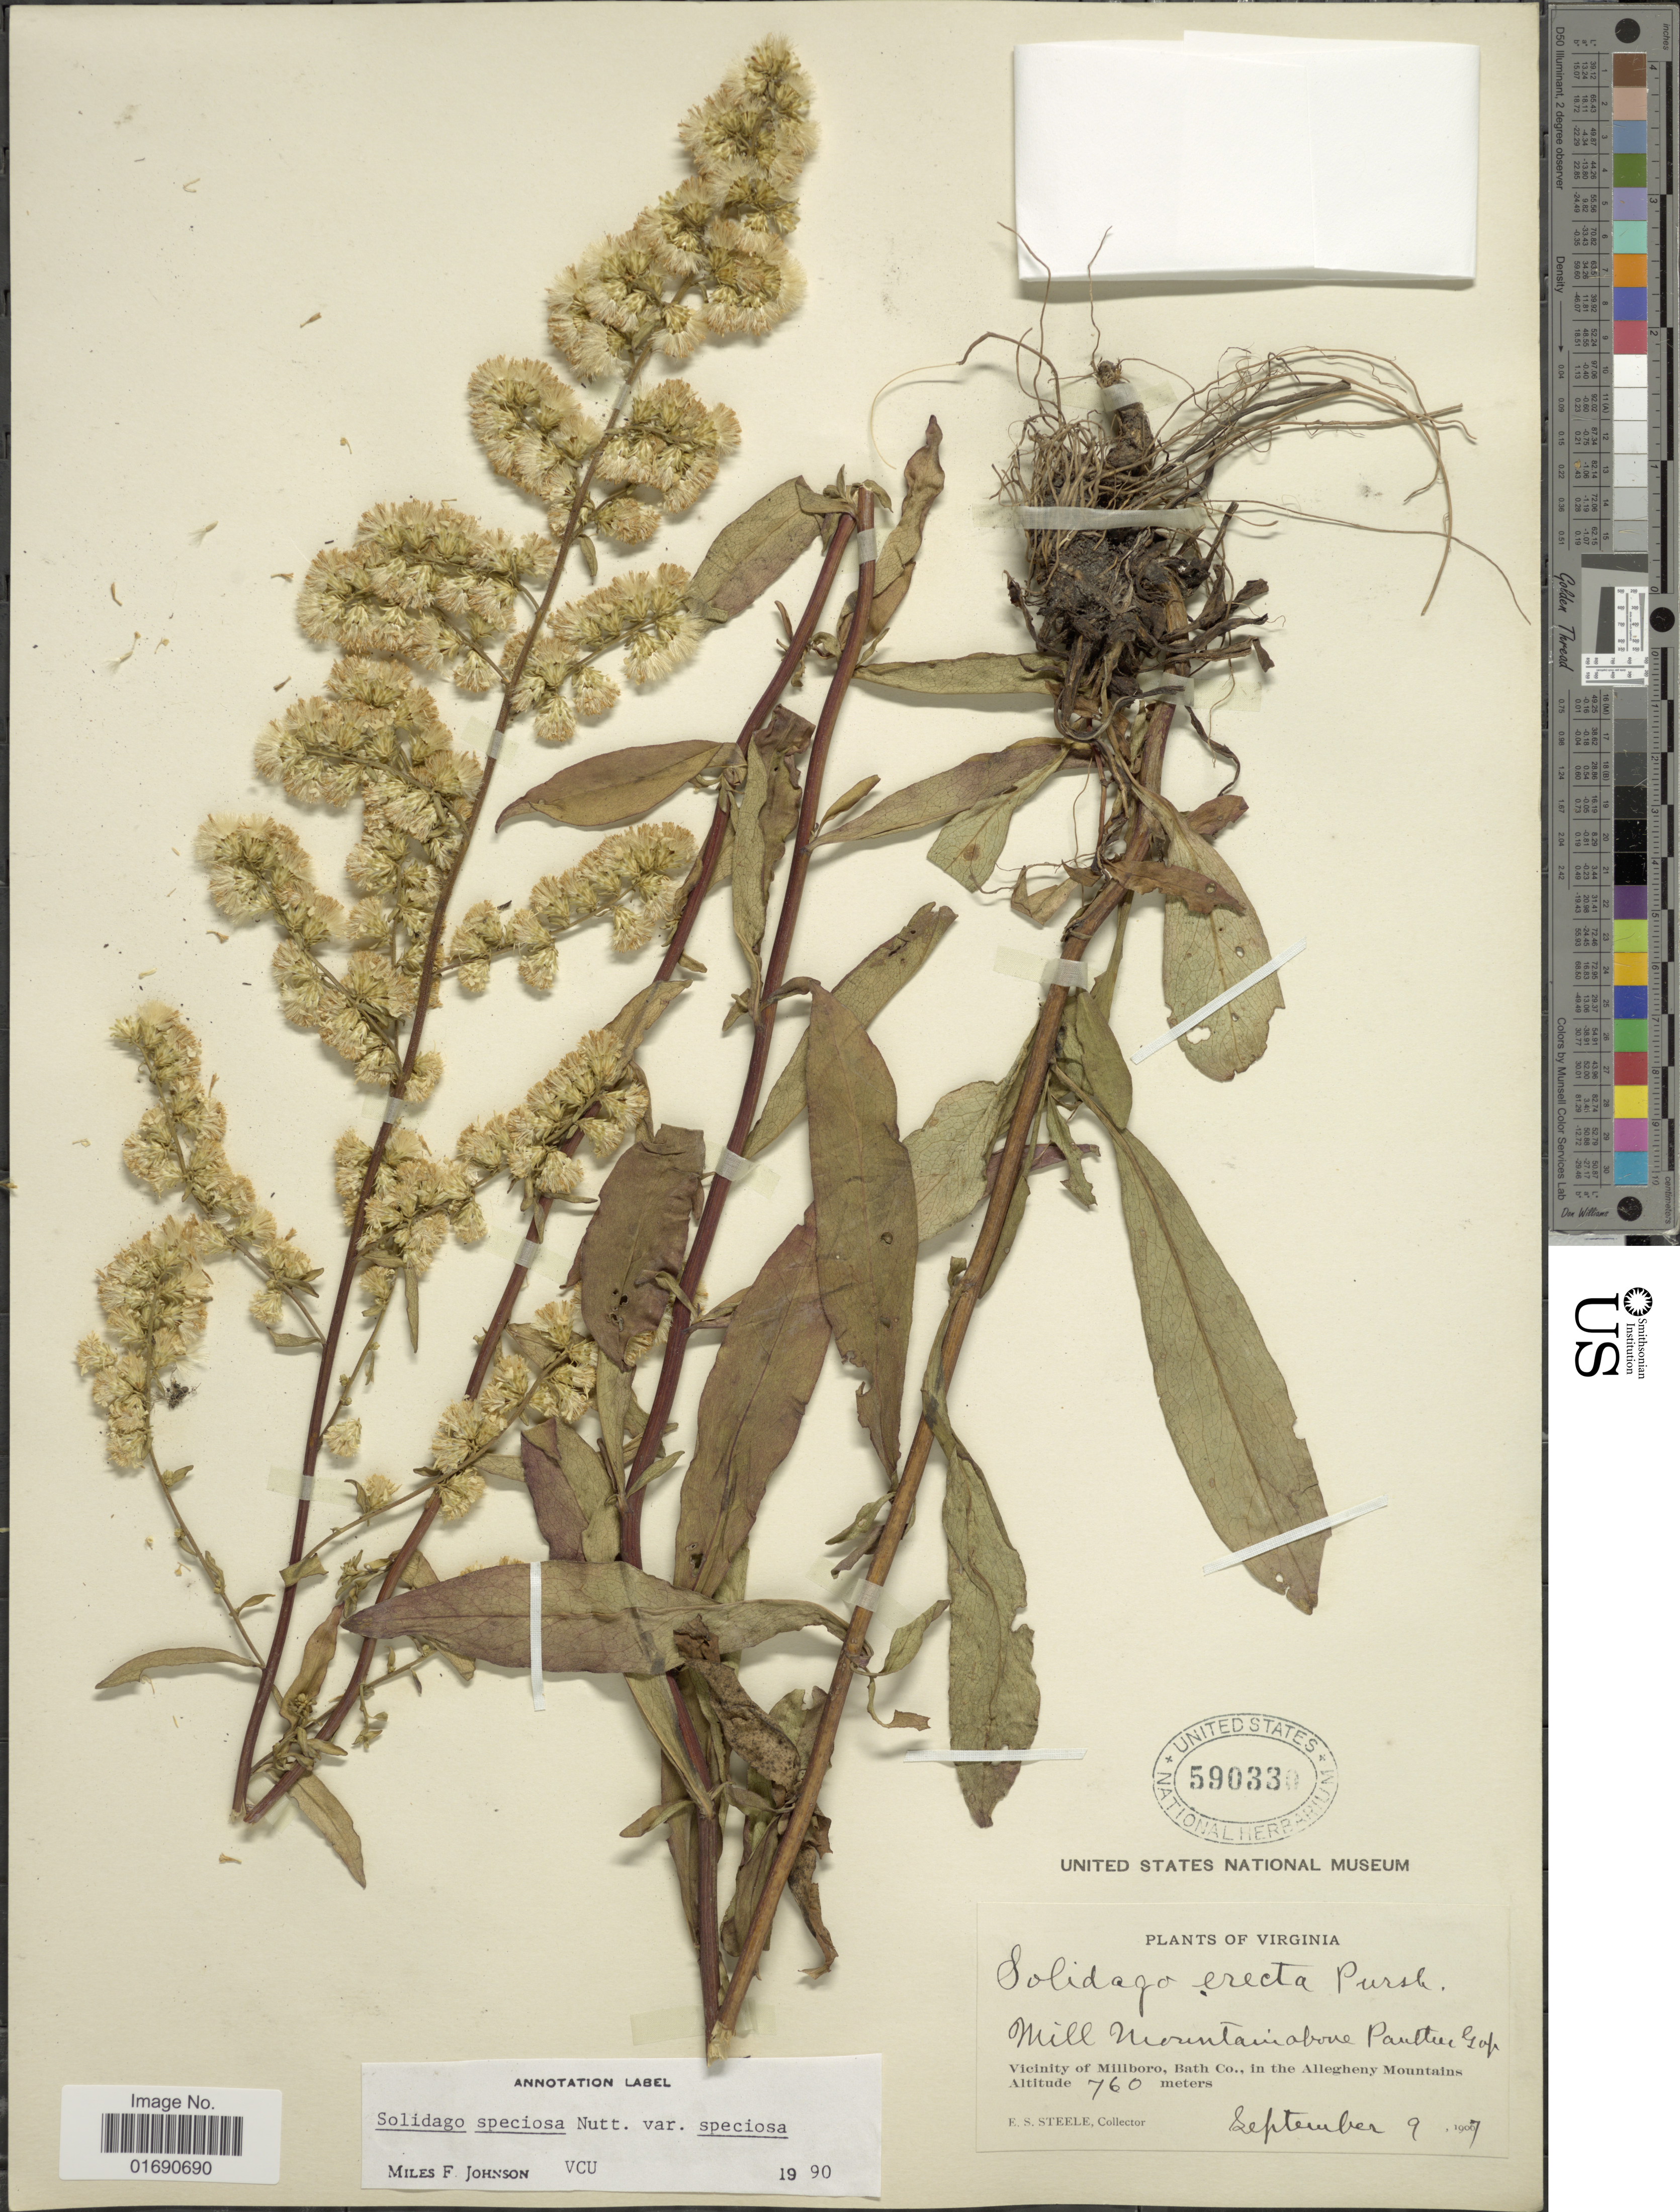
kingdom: Plantae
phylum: Tracheophyta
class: Magnoliopsida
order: Asterales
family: Asteraceae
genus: Solidago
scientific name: Solidago speciosa var. speciosa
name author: Nutt.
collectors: E. Steele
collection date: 1907-07-09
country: United States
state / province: Virginia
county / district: Bath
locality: Mill of Millboro, Bath Co., in the Allegheny Mountains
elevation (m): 760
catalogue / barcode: US 590330